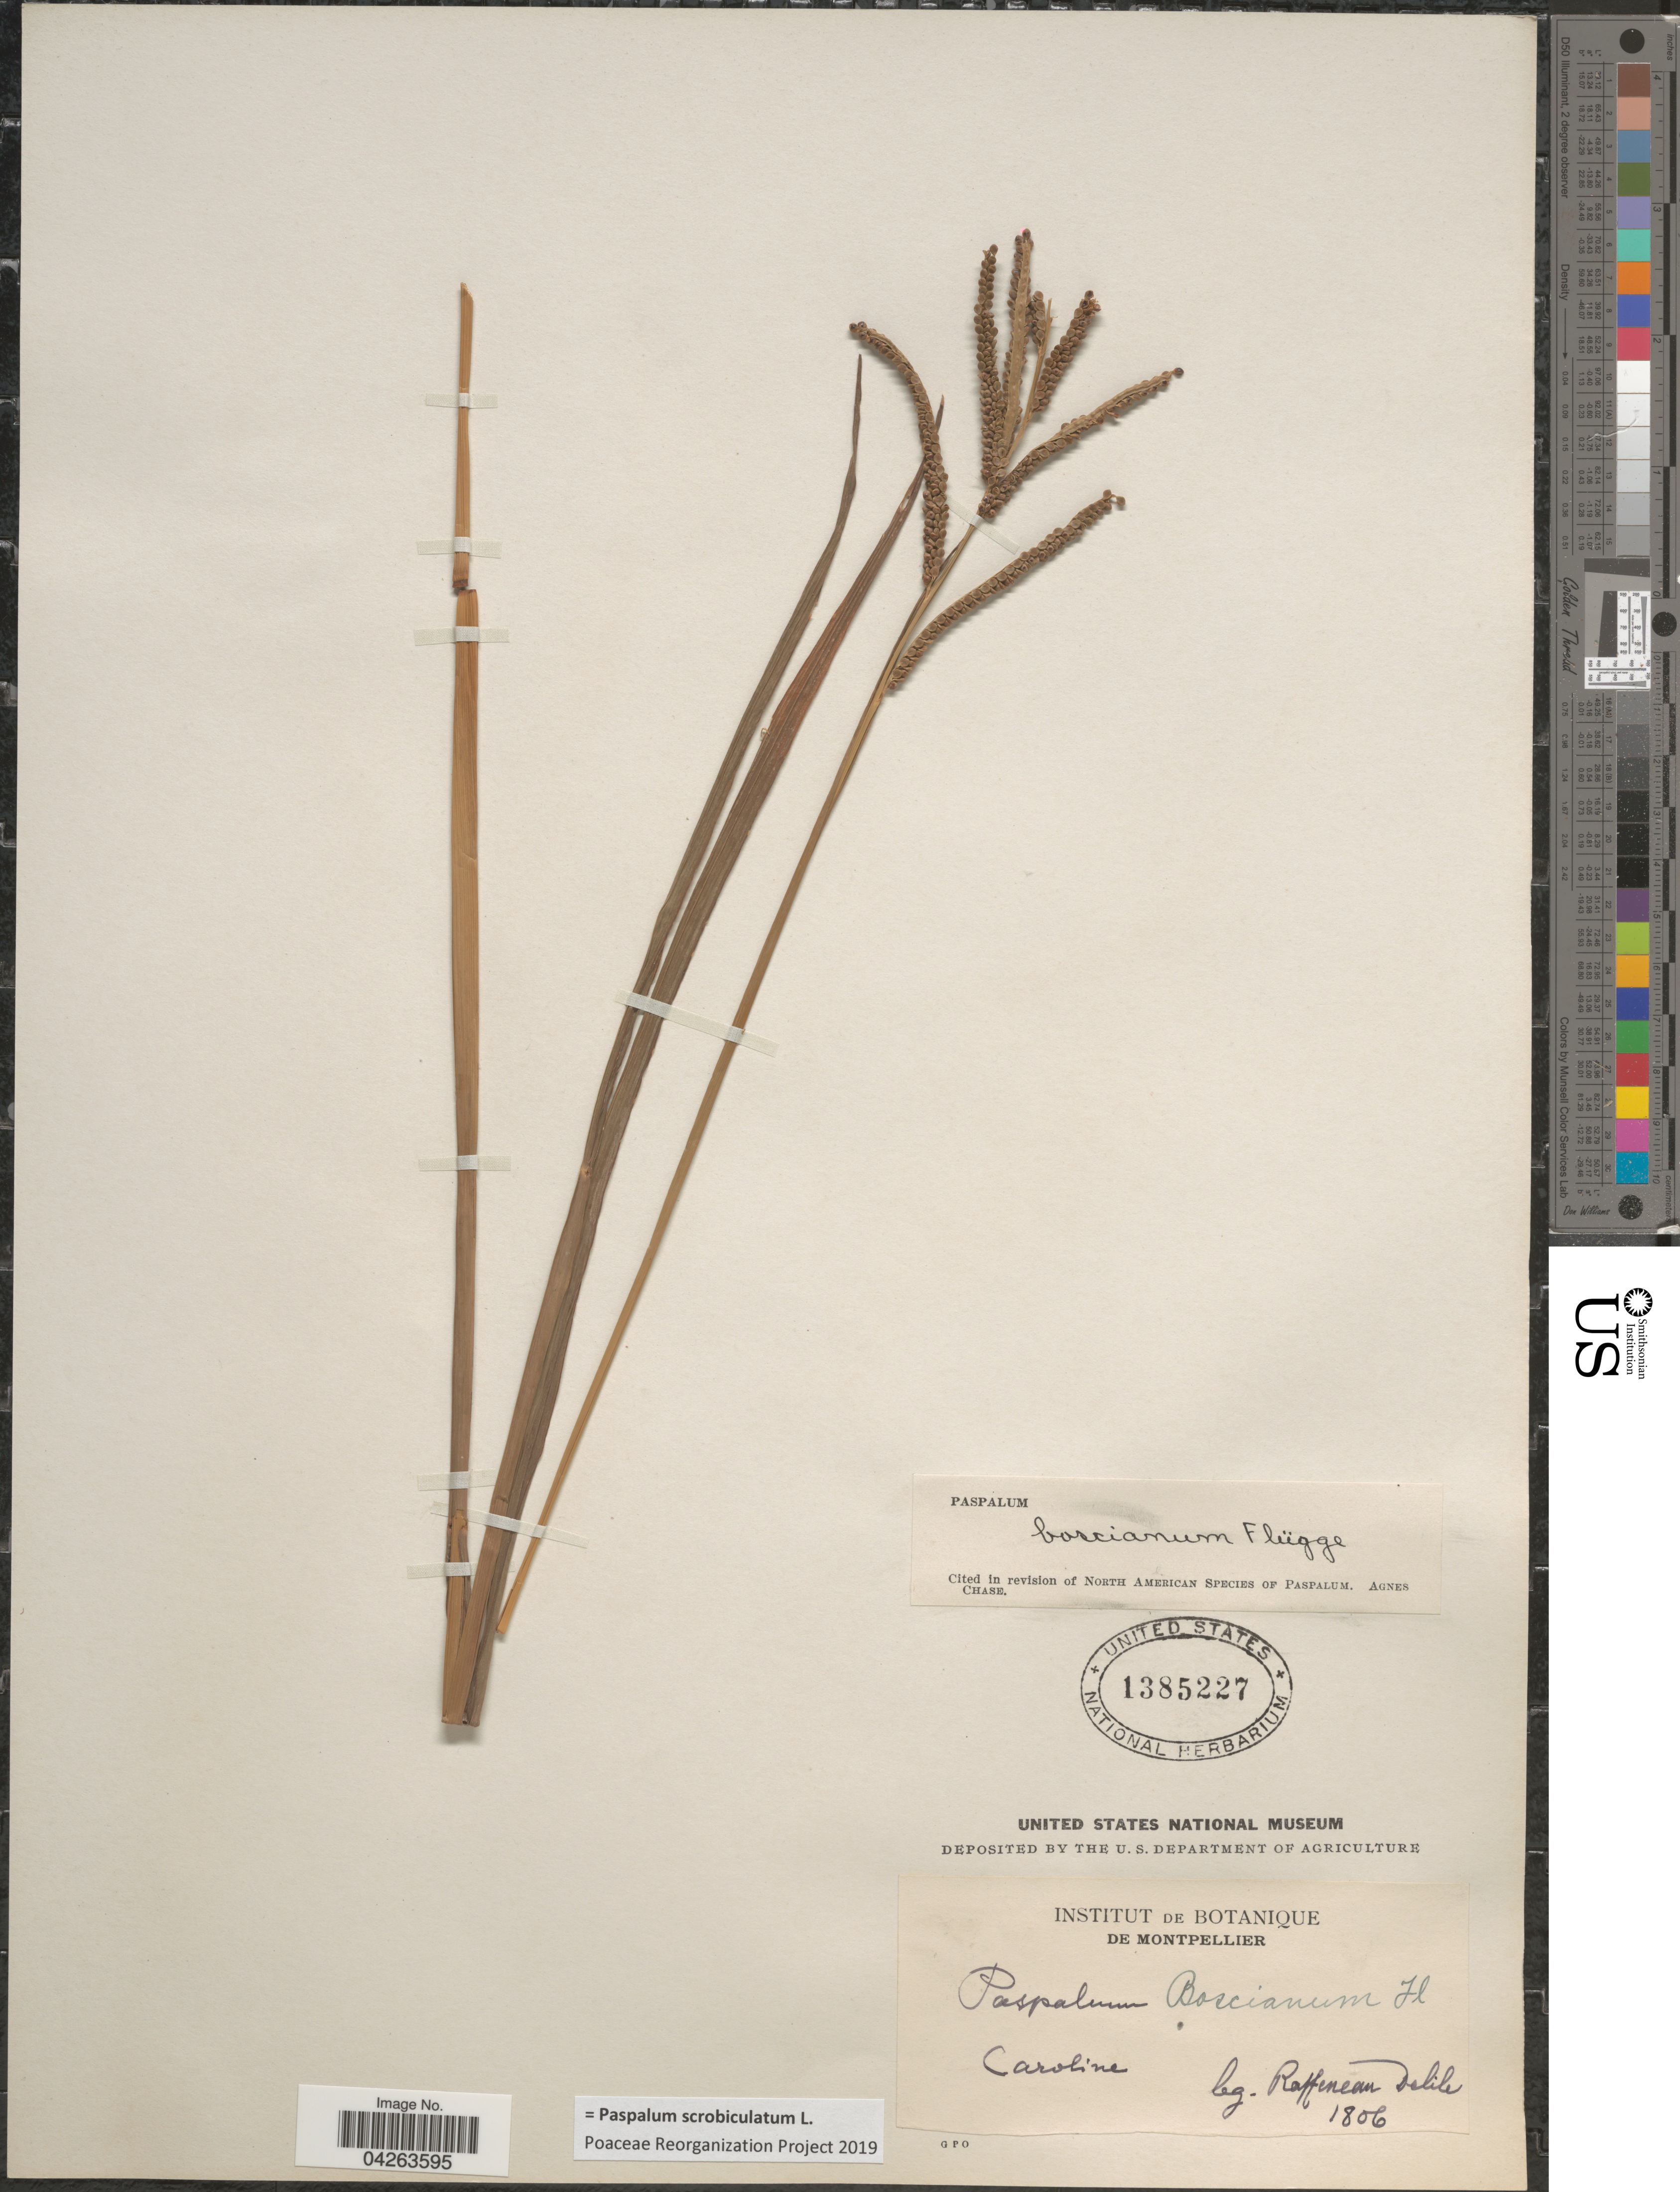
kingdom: Plantae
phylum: Tracheophyta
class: Liliopsida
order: Poales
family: Poaceae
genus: Paspalum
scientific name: Paspalum scrobiculatum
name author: L.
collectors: A. Delile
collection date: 1806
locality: Caroline.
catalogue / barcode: US 1385227